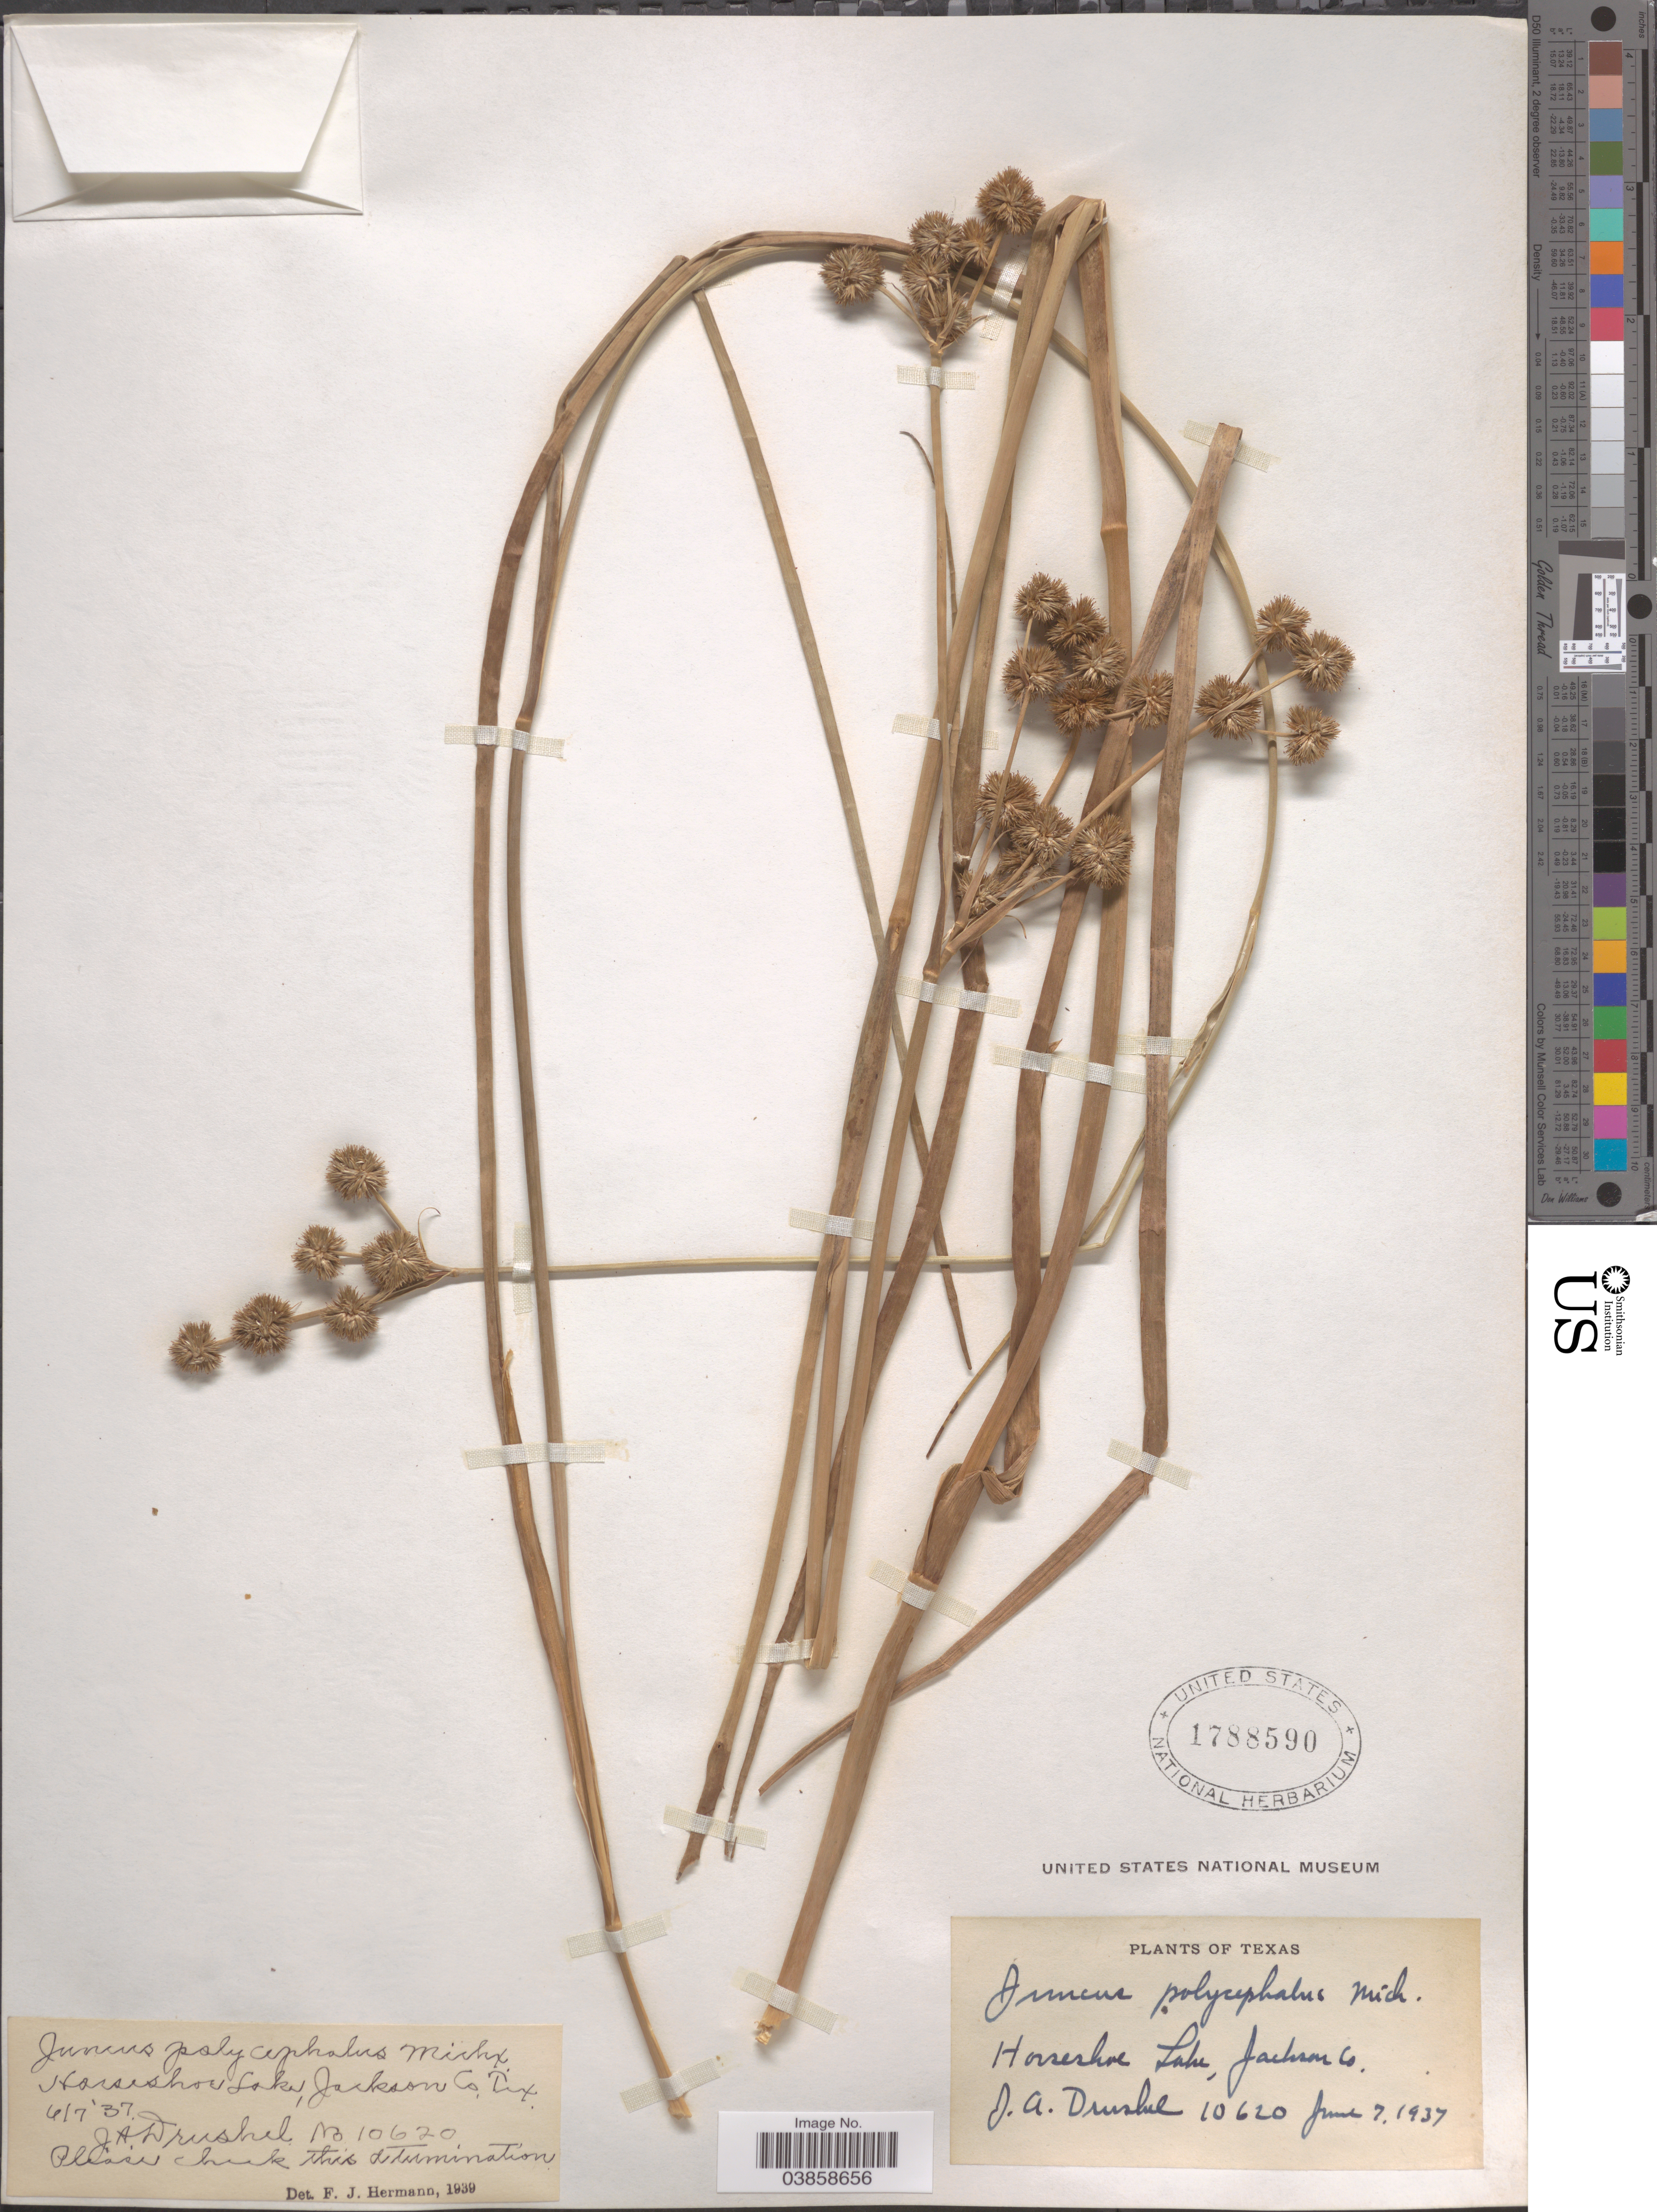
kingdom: Plantae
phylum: Tracheophyta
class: Liliopsida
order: Poales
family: Juncaceae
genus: Juncus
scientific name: Juncus validus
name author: Coville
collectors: J. A. Drushel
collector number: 10620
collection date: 1937-06-07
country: United States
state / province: Texas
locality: Horseshoe Lake, Jackson Co.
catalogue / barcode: US 1788590